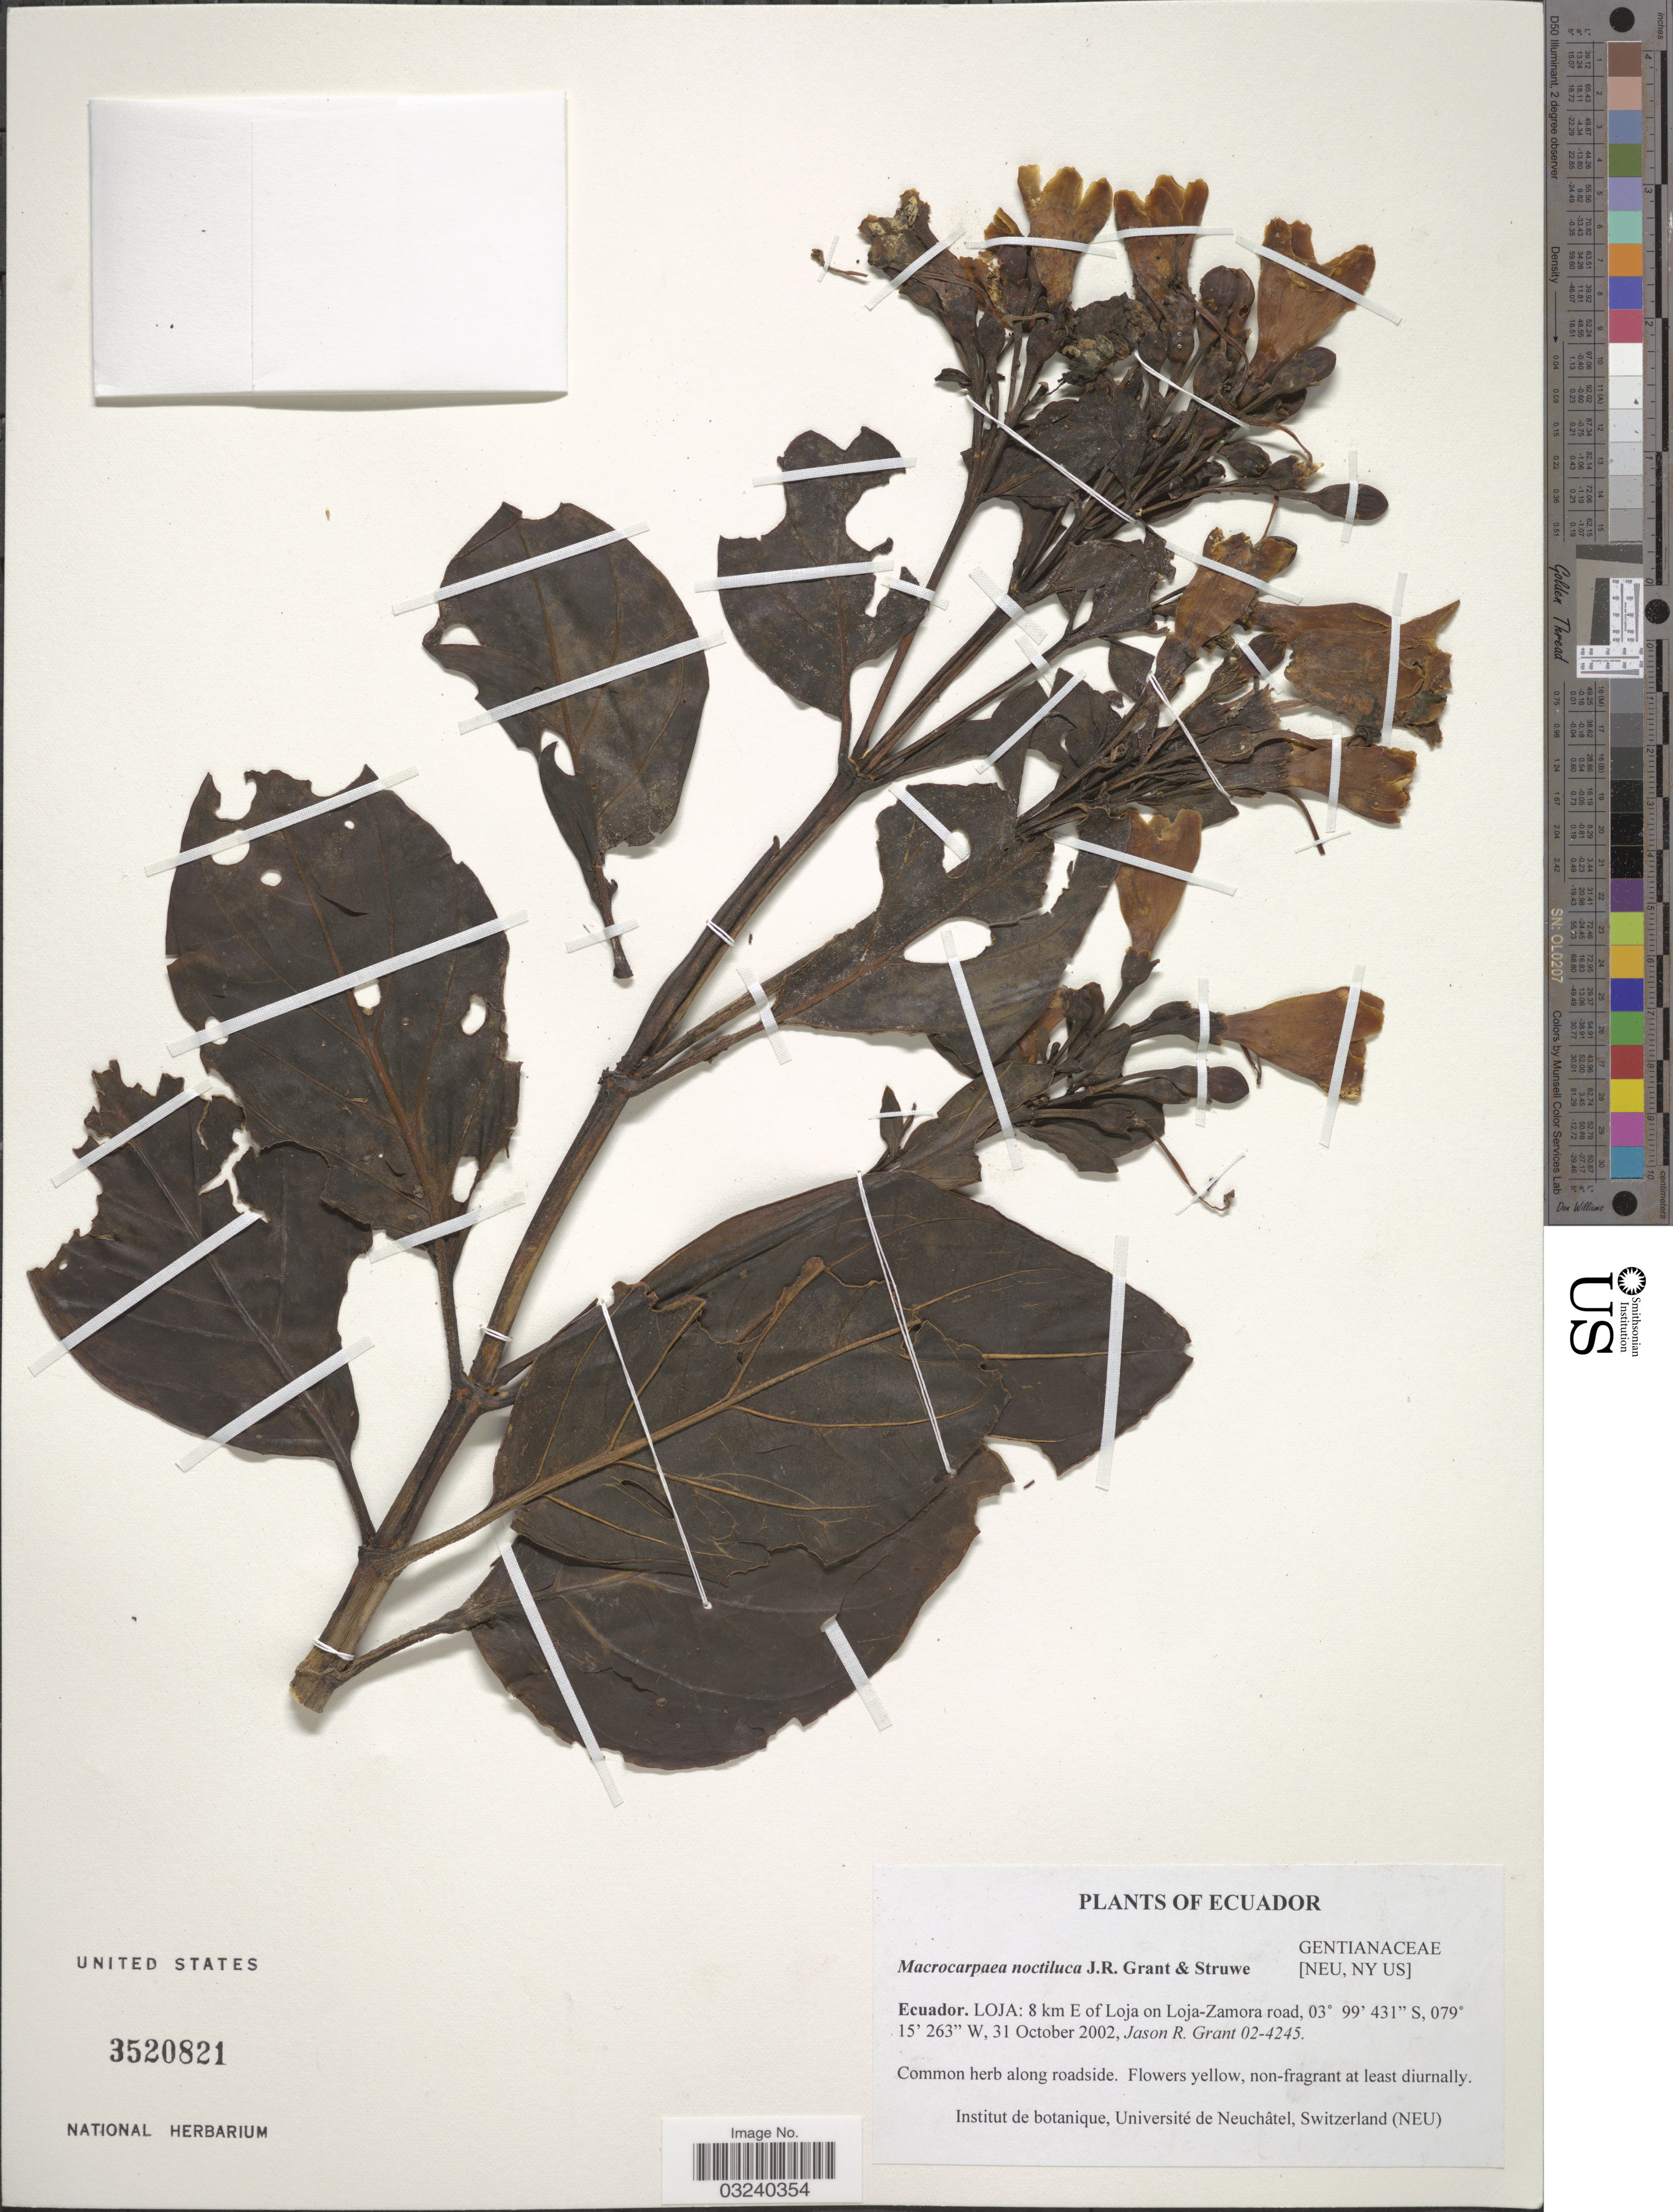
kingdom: Plantae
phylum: Tracheophyta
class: Magnoliopsida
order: Gentianales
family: Gentianaceae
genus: Macrocarpaea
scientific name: Macrocarpaea noctiluca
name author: J.R. Grant & Struwe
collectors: J. R. Grant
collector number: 02-4245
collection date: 2002-10-31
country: Ecuador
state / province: Loja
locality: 8 km E of Loja and Loja-Zamora road.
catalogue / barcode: US 3520821